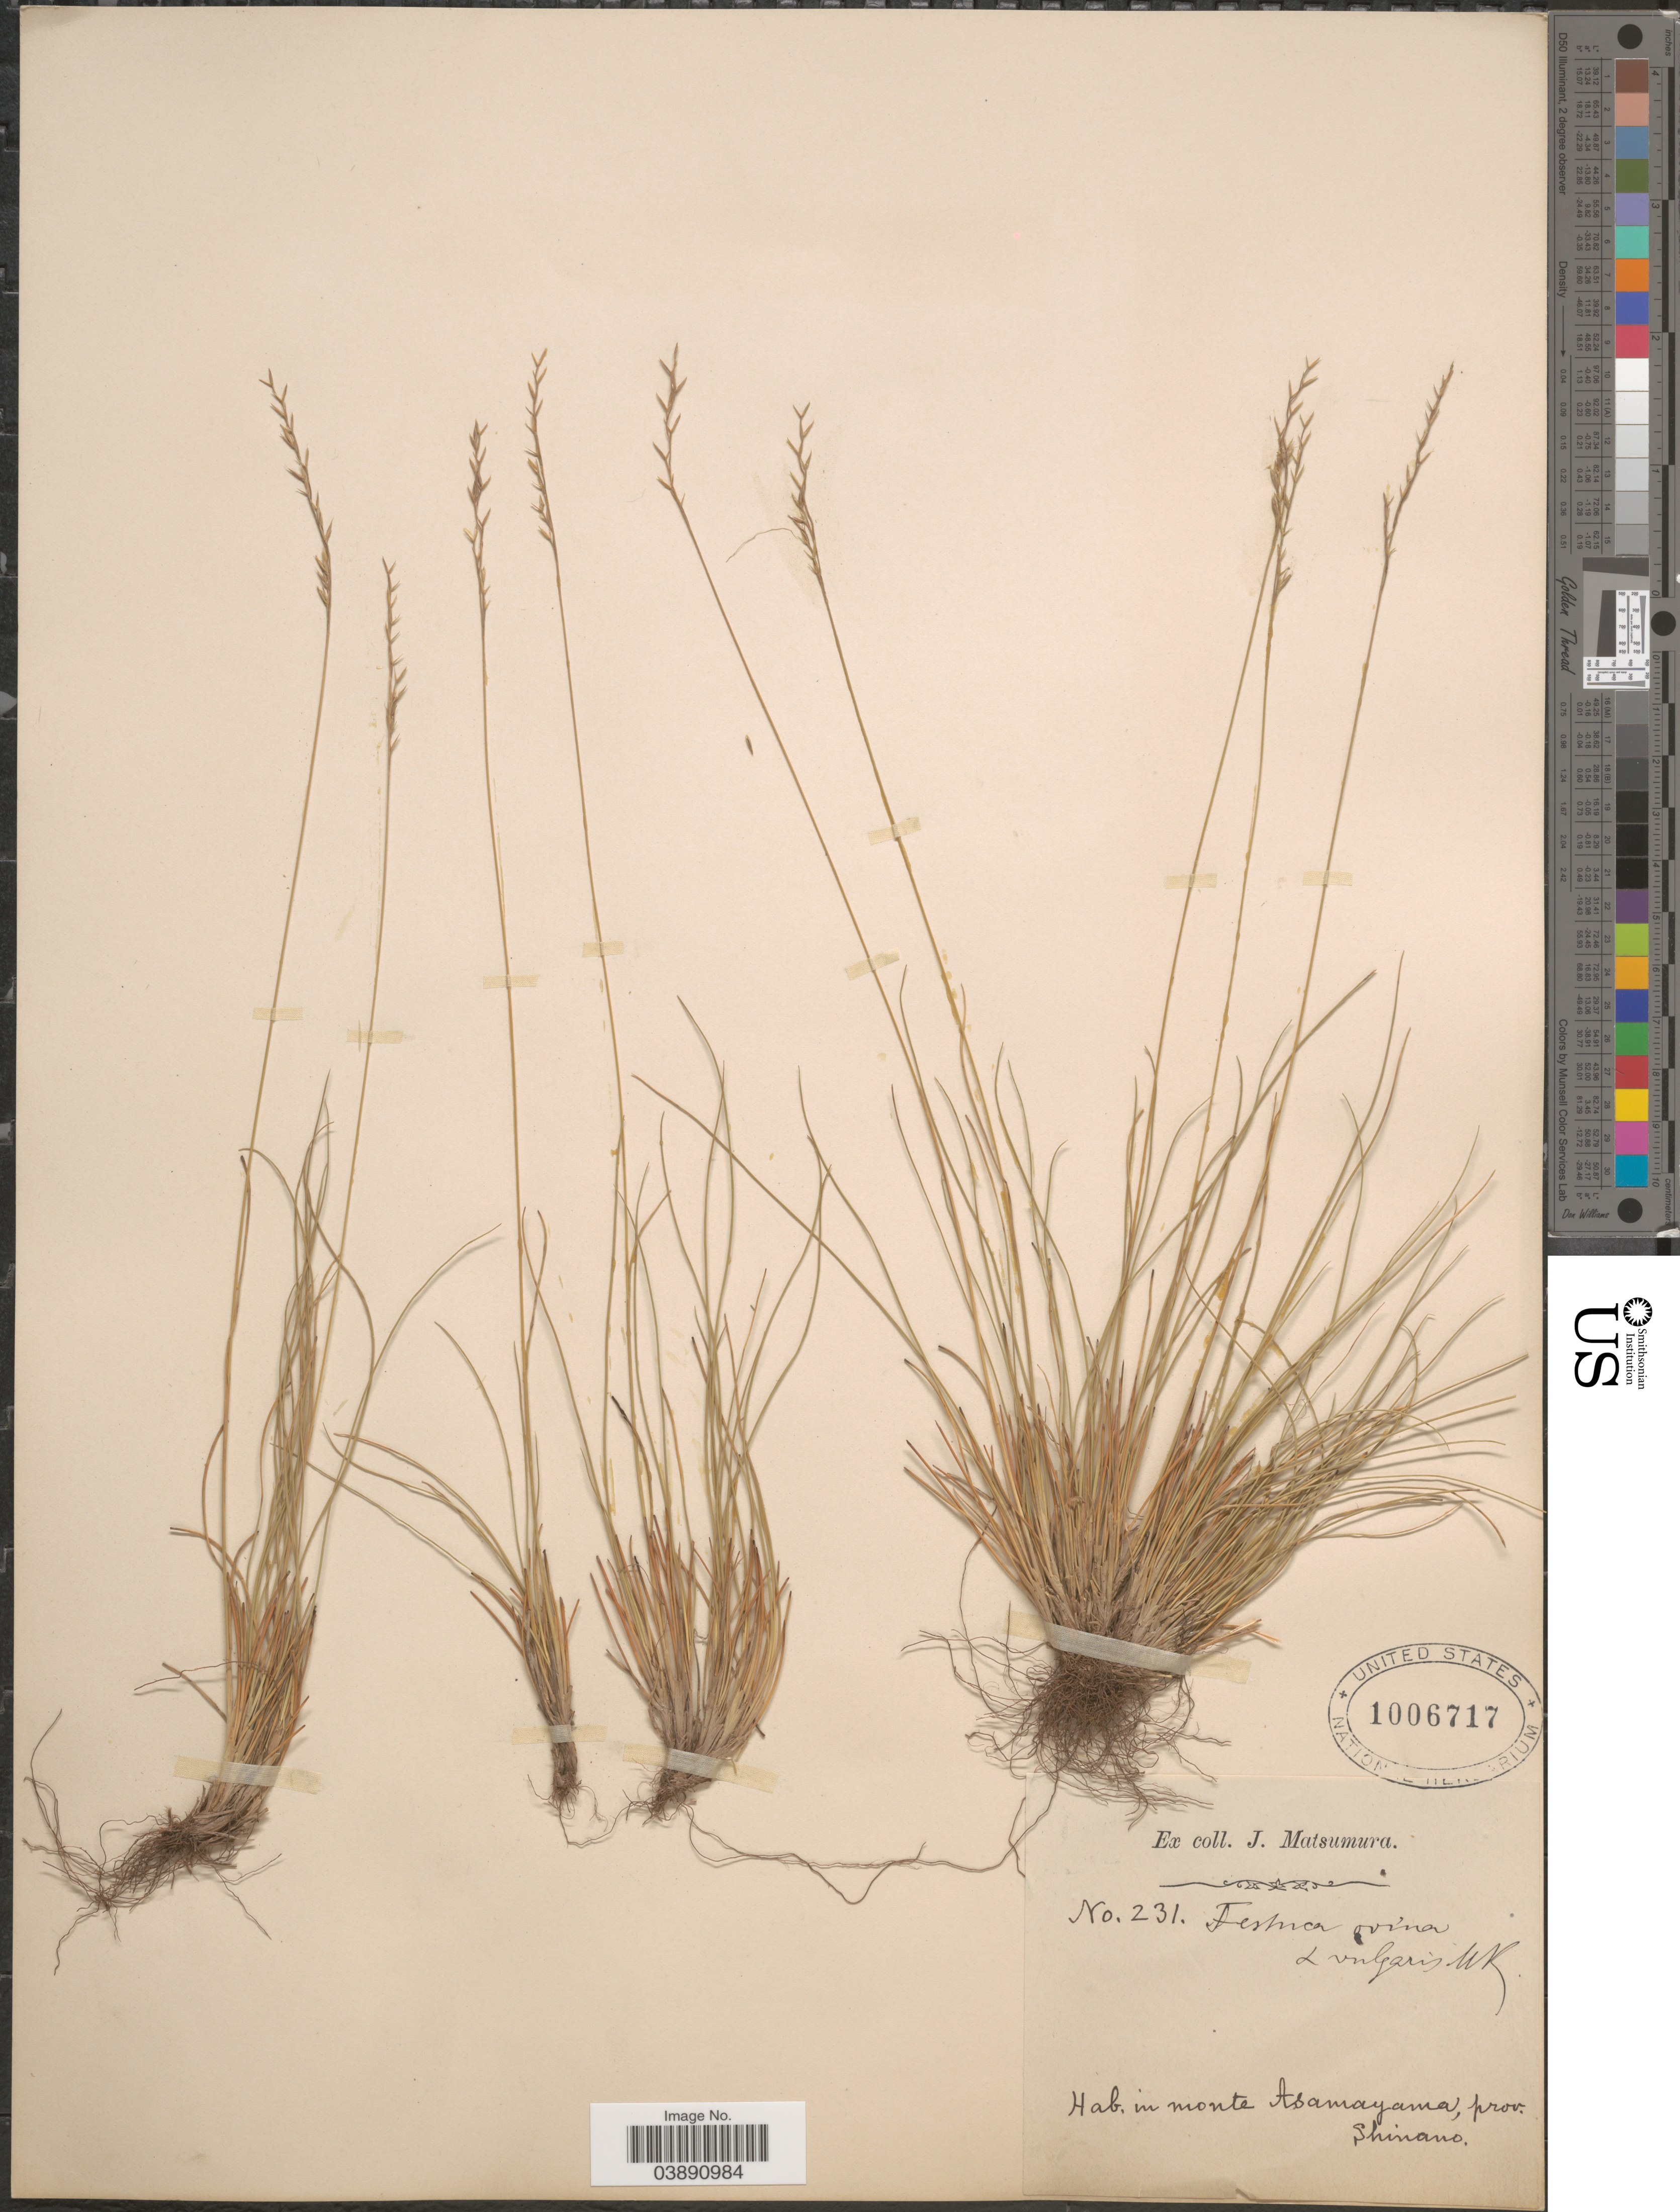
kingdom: Plantae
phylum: Tracheophyta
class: Liliopsida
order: Poales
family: Poaceae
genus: Festuca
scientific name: Festuca ovina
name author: L.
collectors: J. Matsumura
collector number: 231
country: Japan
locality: In monte Asamayama, prov. Shinano.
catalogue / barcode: US 1006717